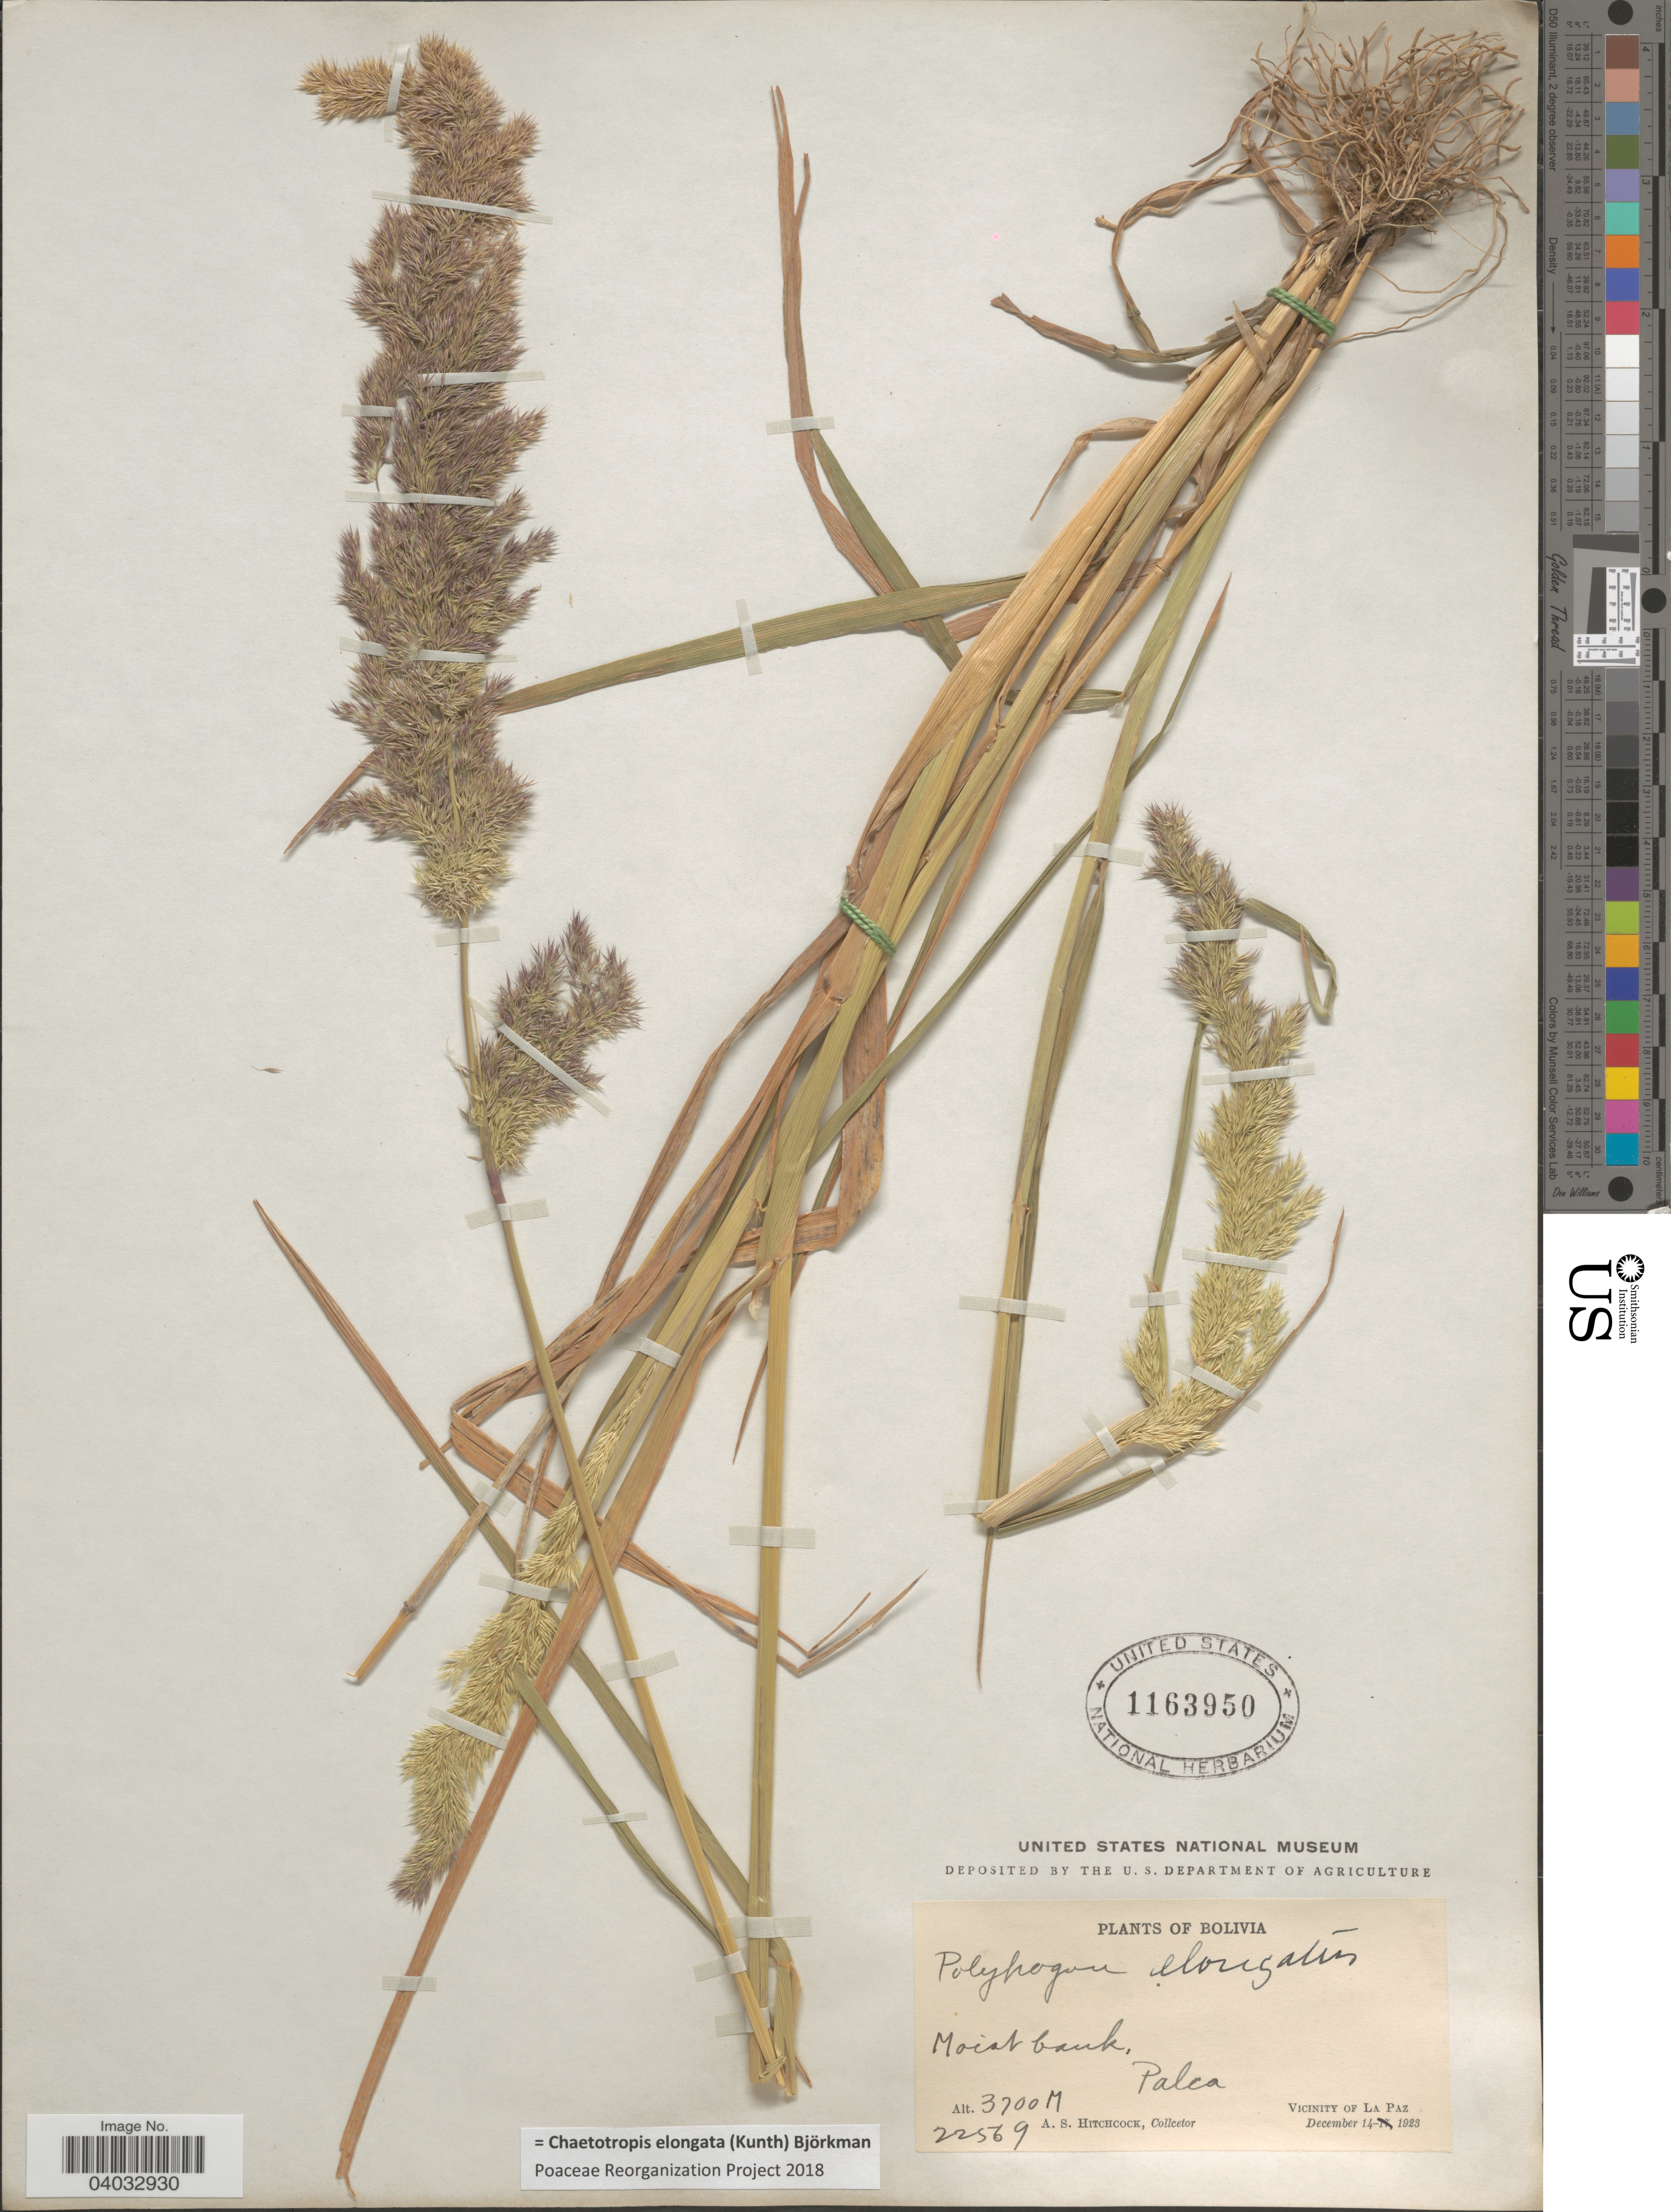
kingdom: Plantae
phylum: Tracheophyta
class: Liliopsida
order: Poales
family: Poaceae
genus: Chaetotropis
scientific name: Chaetotropis elongata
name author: (Kunth) Björkman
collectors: A. S. Hitchcock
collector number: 22569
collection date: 1923-12-14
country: Bolivia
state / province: La Paz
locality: Palca. Vicinity of La Paz.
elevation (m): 3700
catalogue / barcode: US 1163950